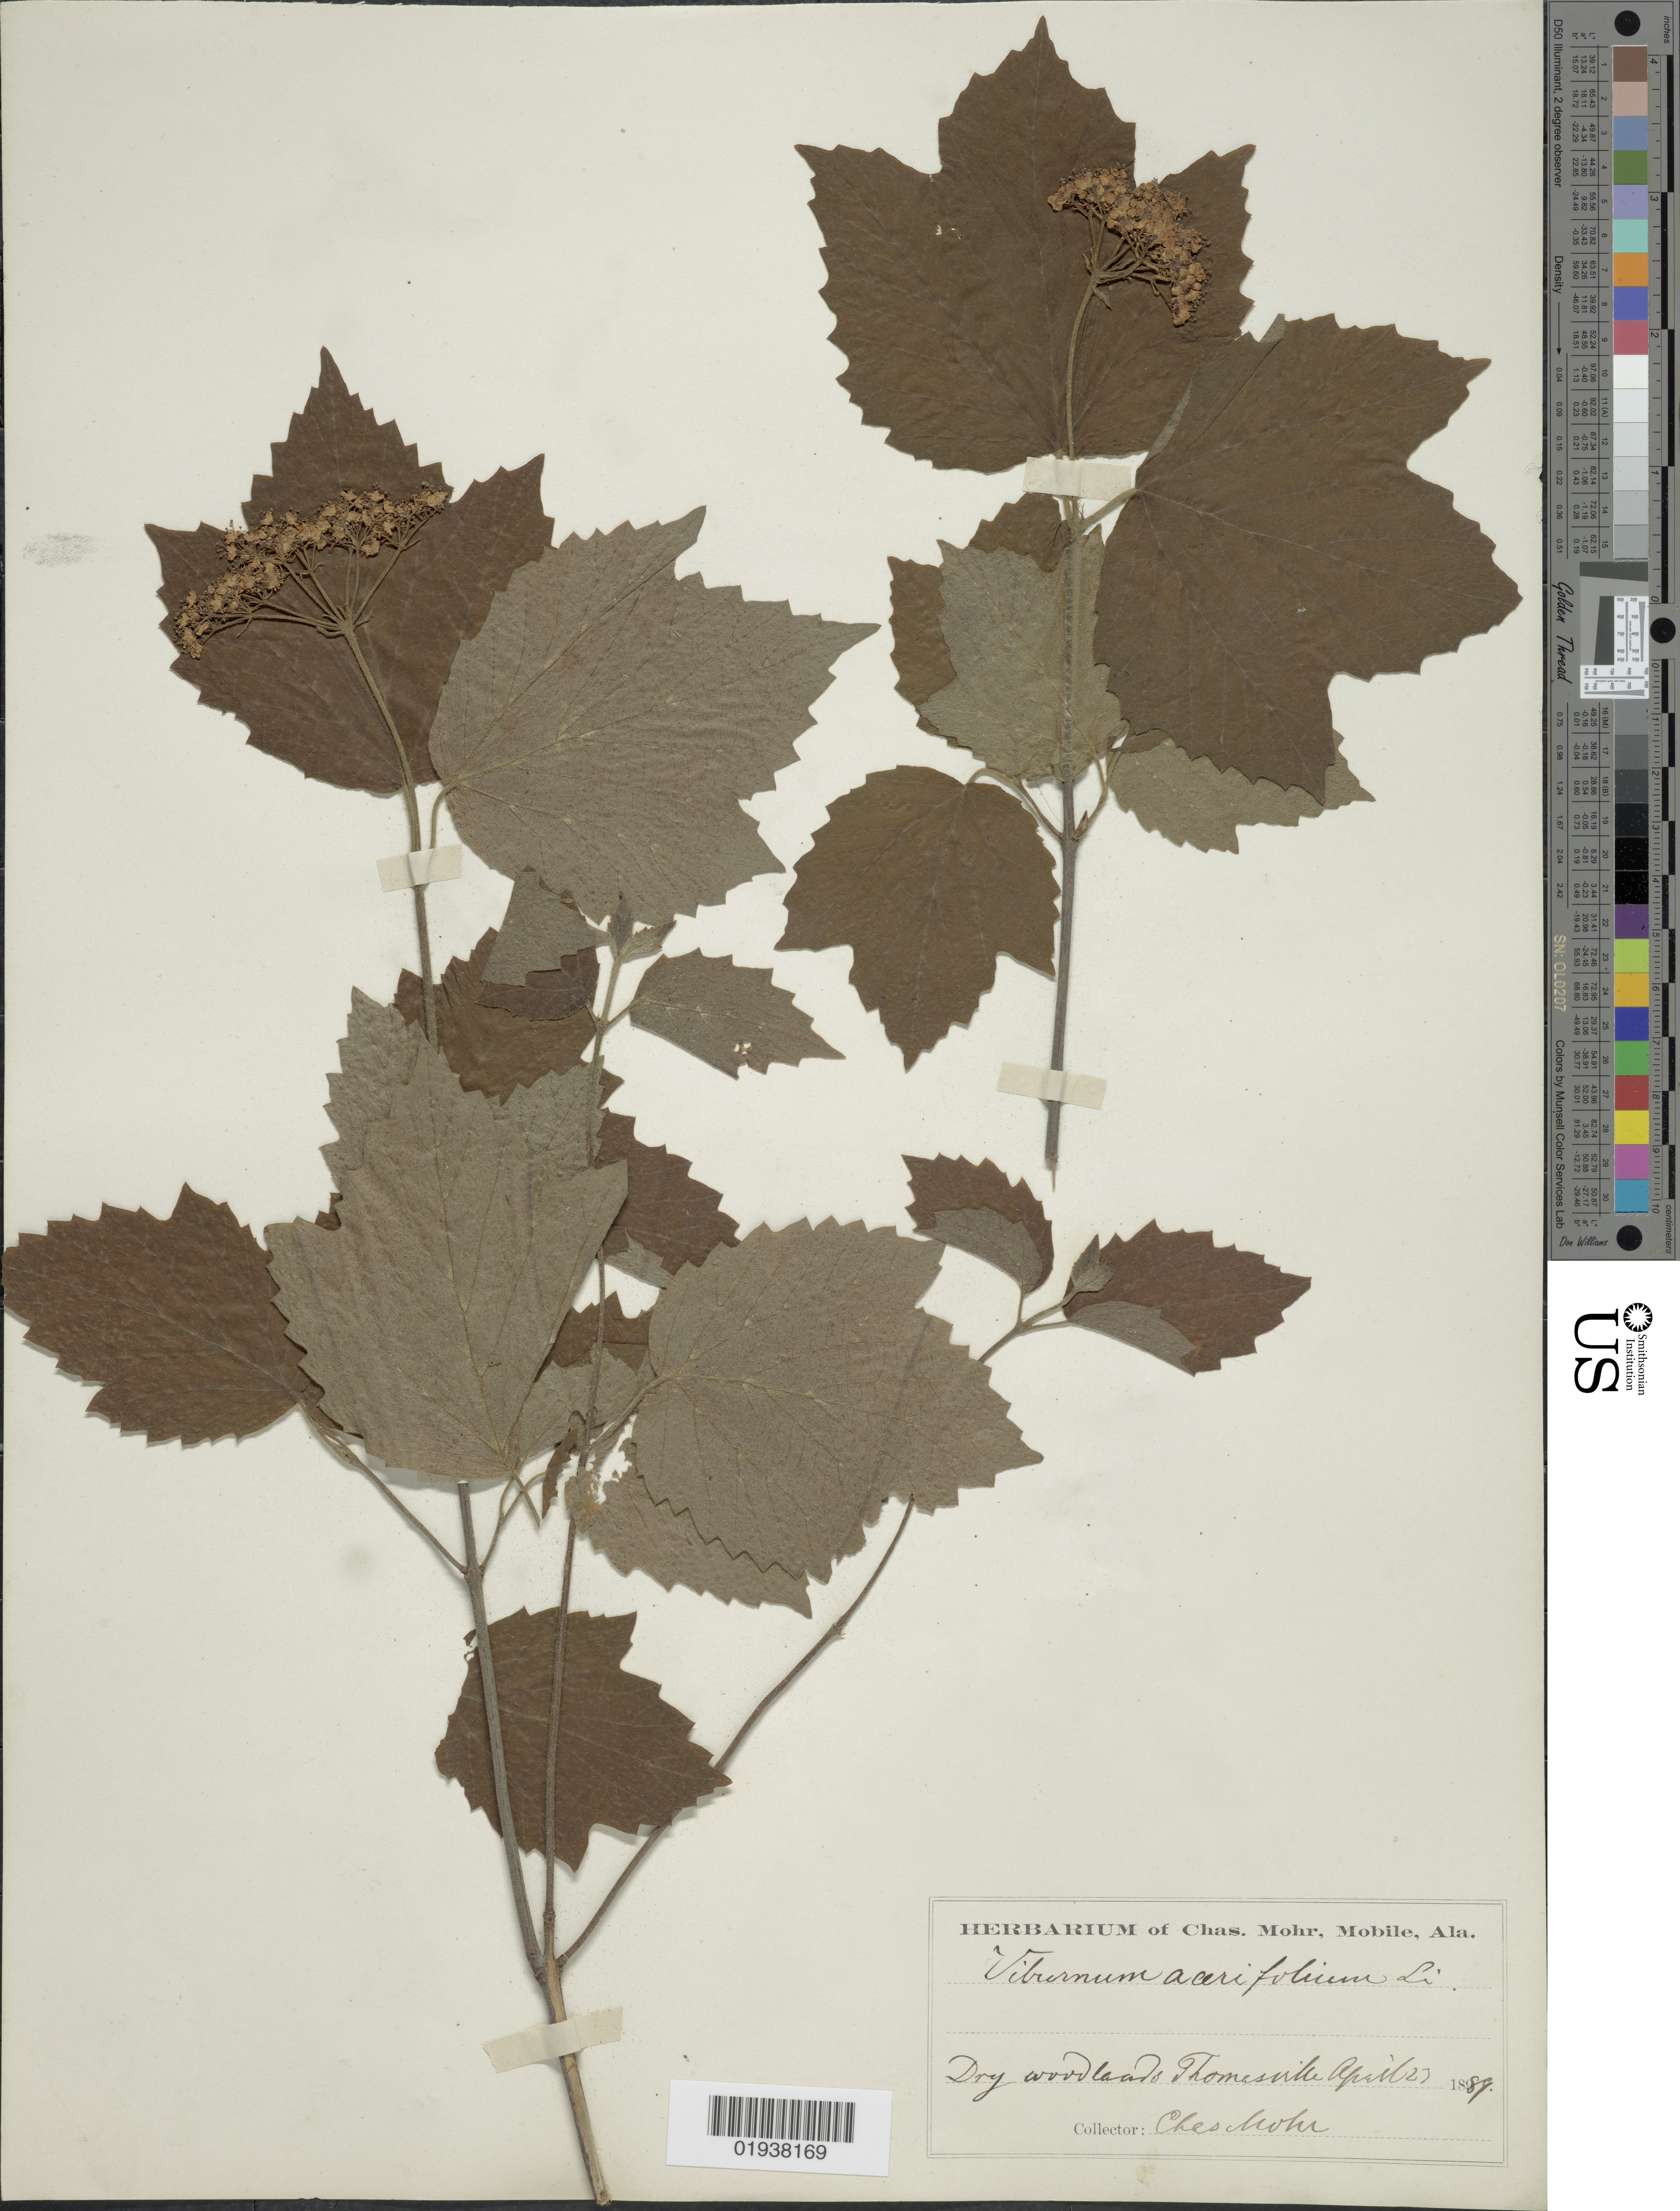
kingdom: Plantae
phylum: Tracheophyta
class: Magnoliopsida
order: Dipsacales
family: Viburnaceae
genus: Viburnum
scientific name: Viburnum acerifolium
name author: L.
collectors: Mohr, C. T. (herbarium)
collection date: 1889-04-23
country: United States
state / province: Alabama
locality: Dry woodlands Thomasville.